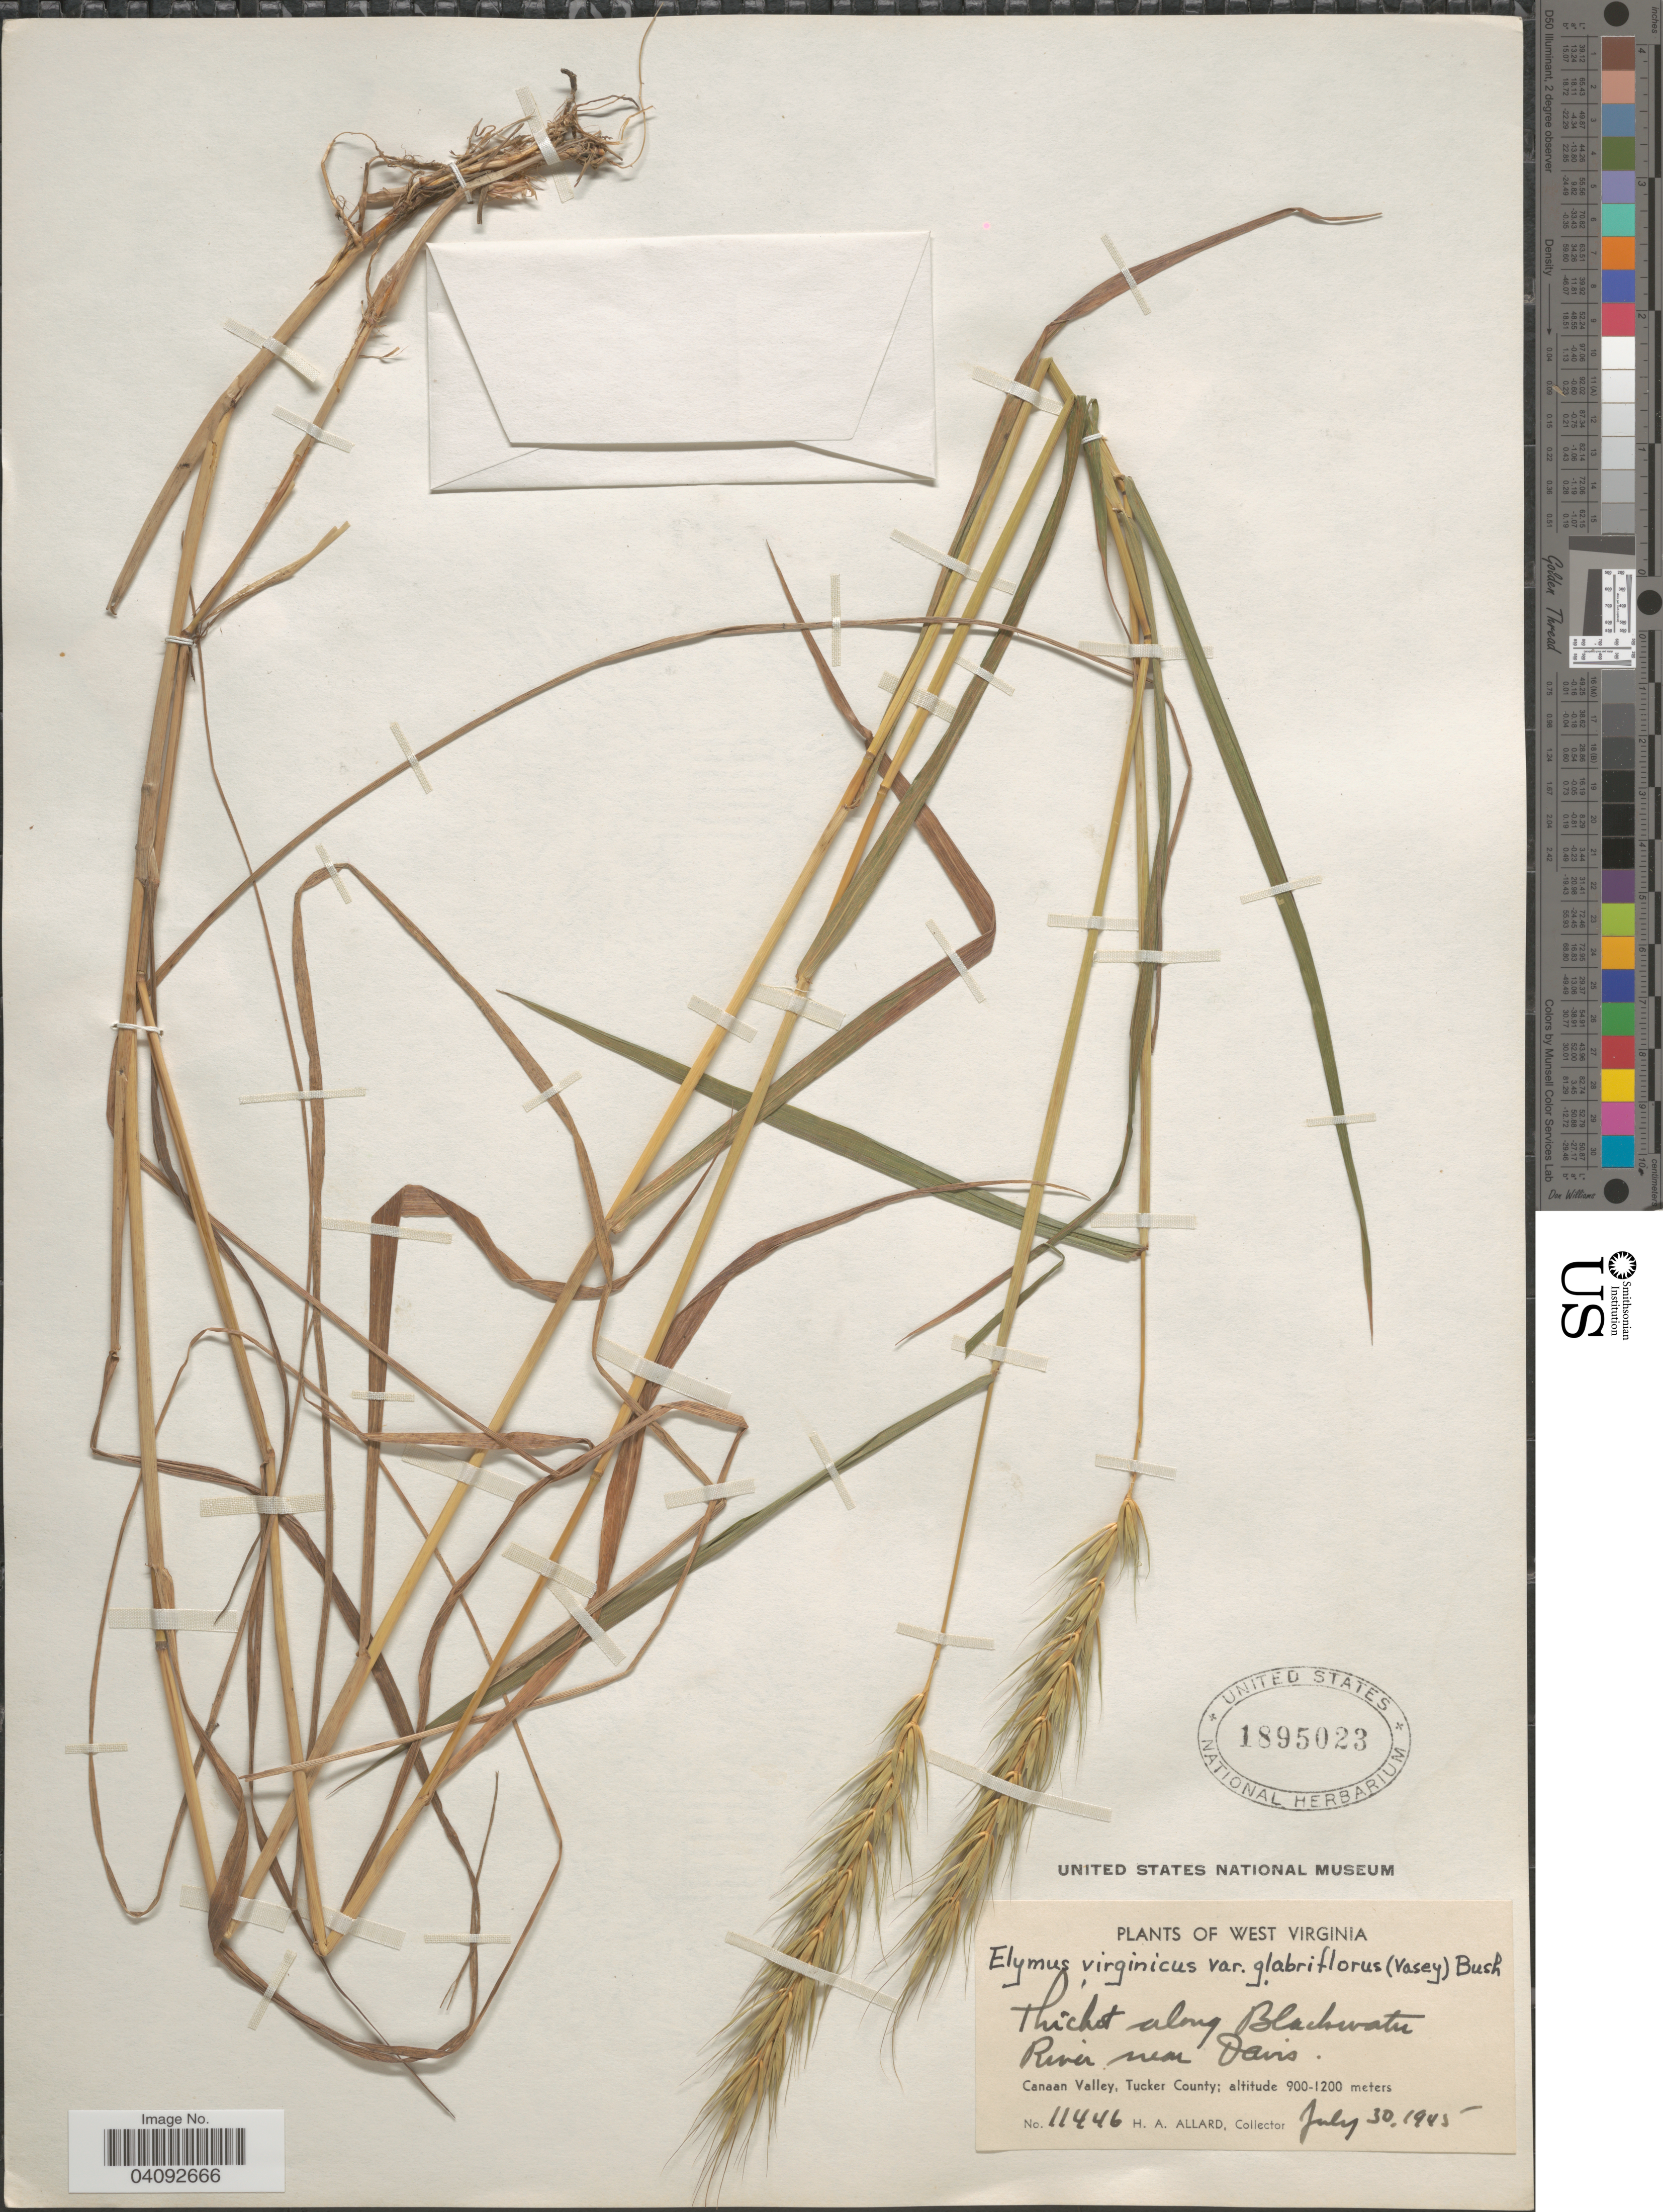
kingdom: Plantae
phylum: Tracheophyta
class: Liliopsida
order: Poales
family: Poaceae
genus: Elymus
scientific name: Elymus glabriflorus var. glabriflorus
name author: (Vasey ex L.H. Dewey) Scribn. & C.R. Ball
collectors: H. A. Allard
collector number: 11446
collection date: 1945-07-30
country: United States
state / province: West Virginia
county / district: Tucker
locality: Thicket along Blackwater River near Davis. Canaan Valley, Tucker County.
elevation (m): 900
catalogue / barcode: US 1895023